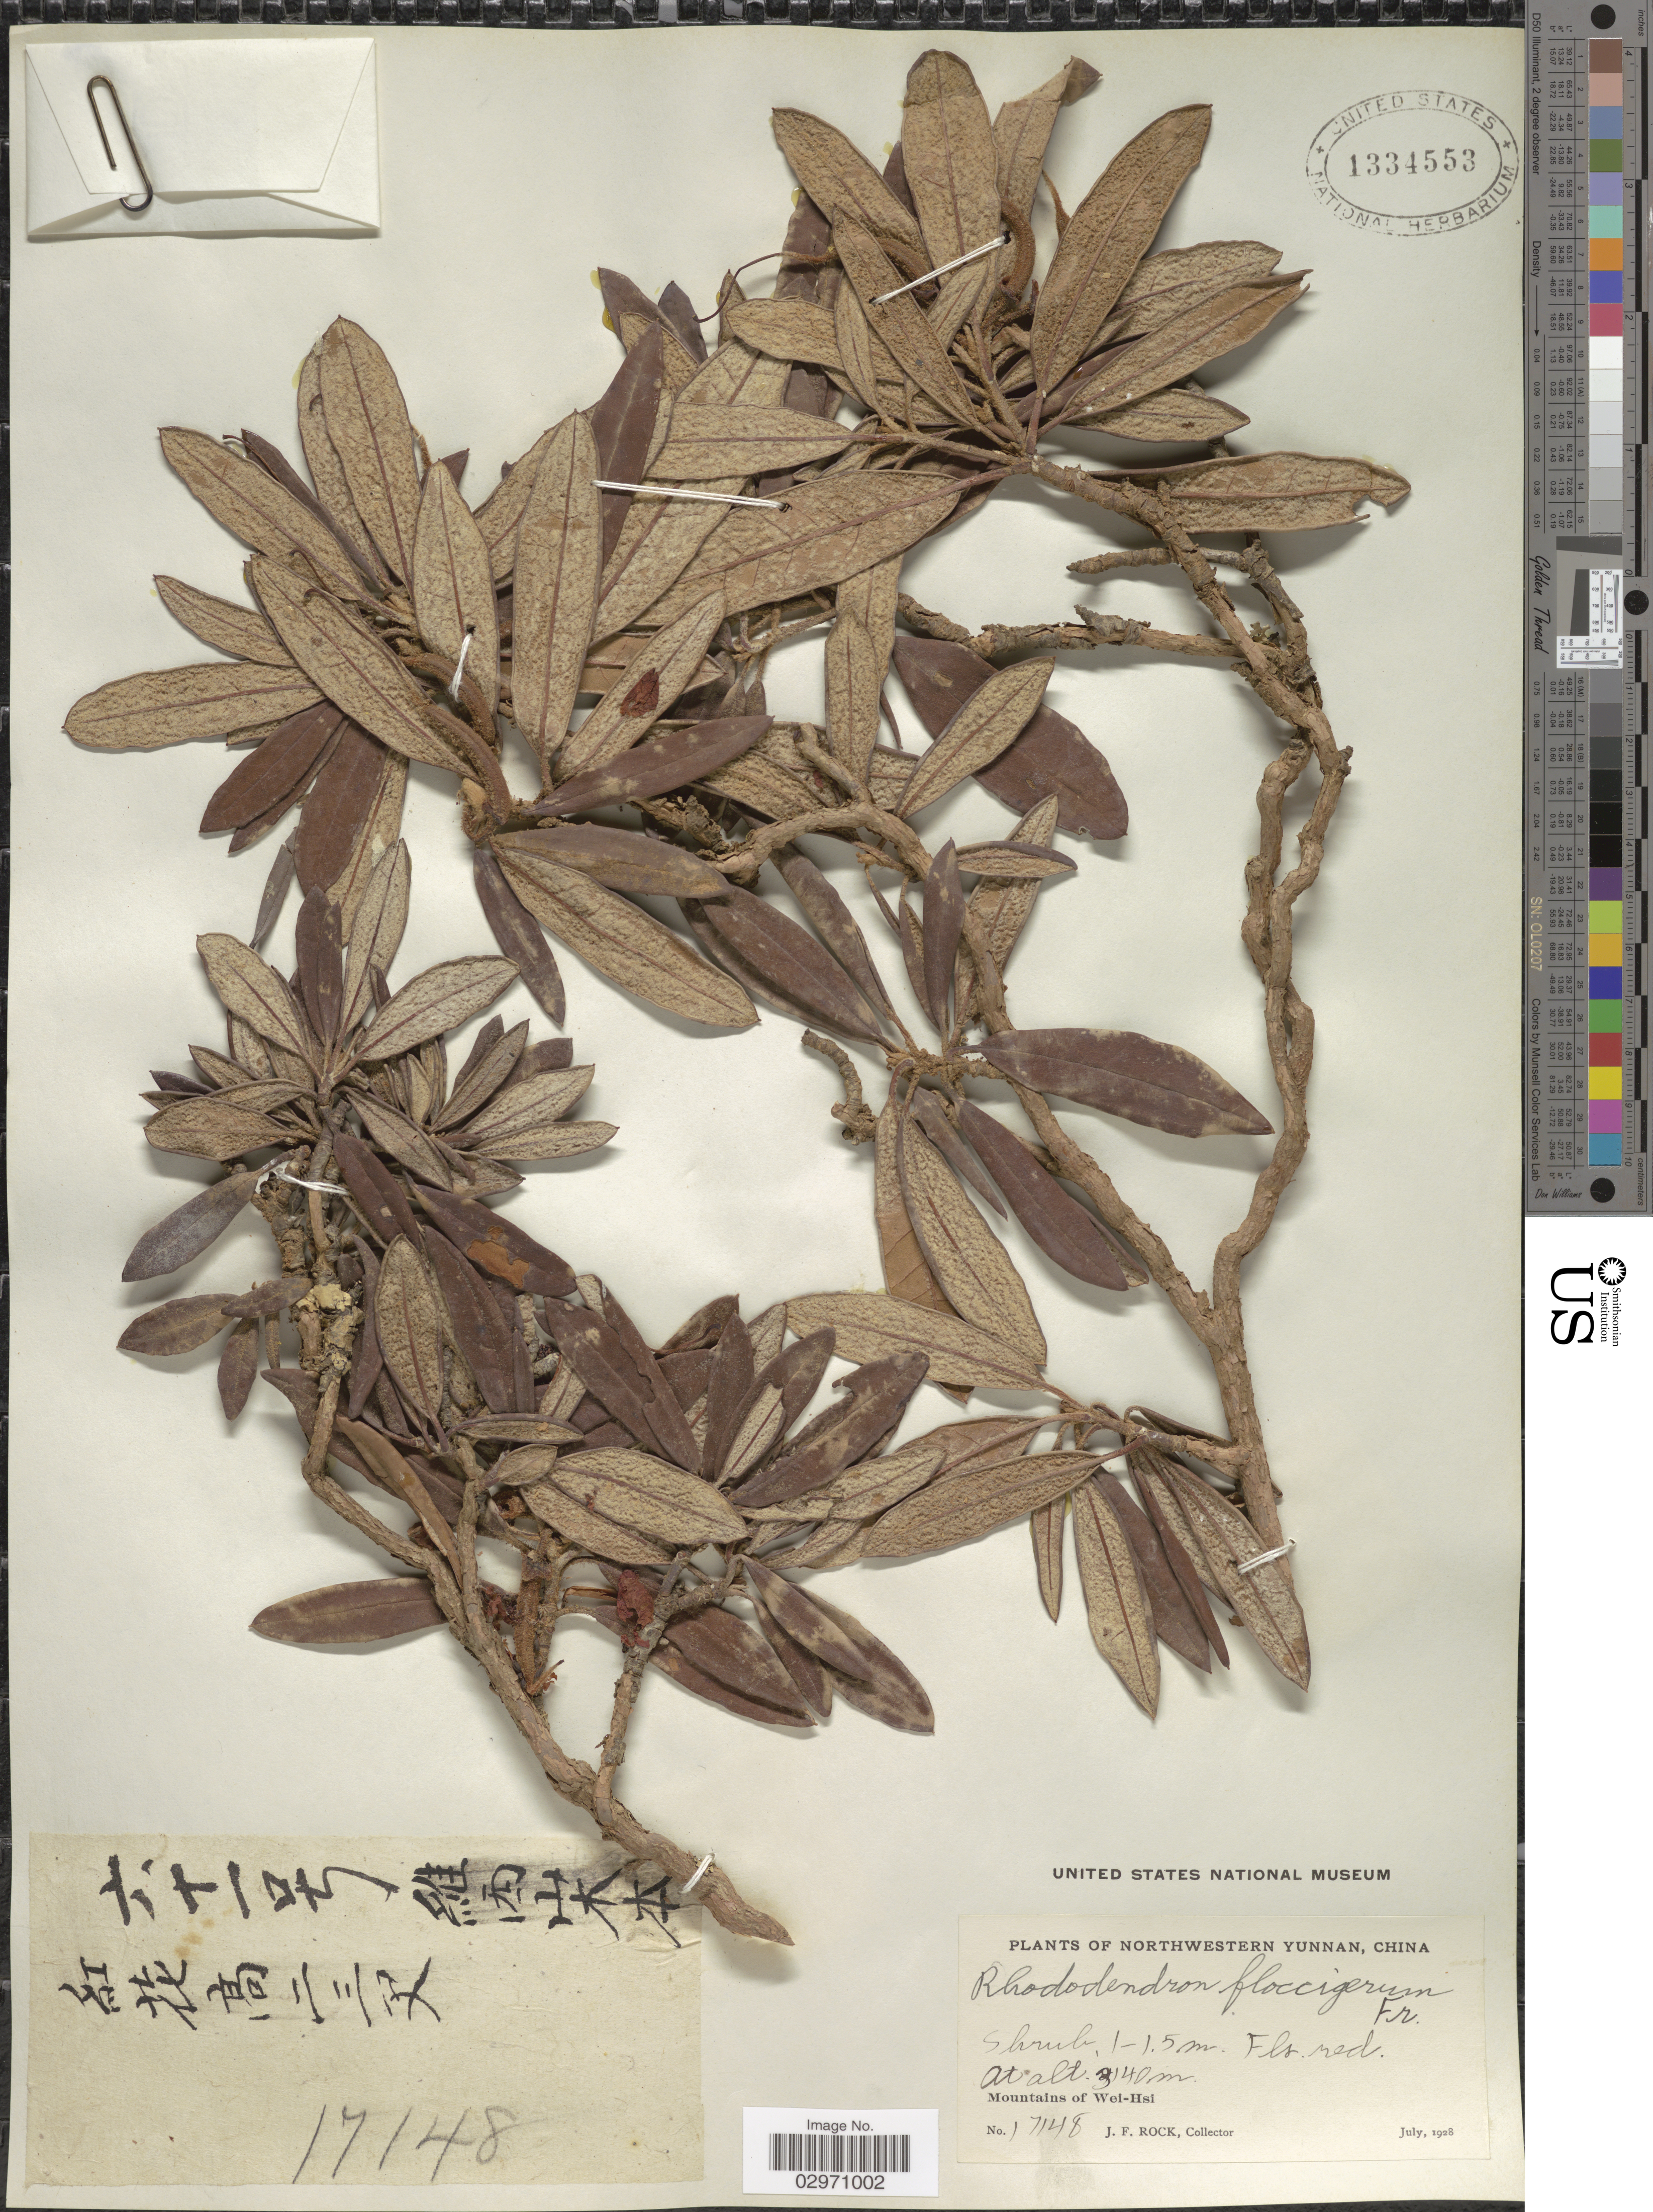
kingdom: Plantae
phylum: Tracheophyta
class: Magnoliopsida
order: Ericales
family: Ericaceae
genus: Rhododendron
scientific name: Rhododendron floccigerum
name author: Franch.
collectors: J. Rock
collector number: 17148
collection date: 1928-07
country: China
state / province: Yunnan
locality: Northwestern Yunnan. Mountains of Wei-Hsi.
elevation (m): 3140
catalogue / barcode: US 1334553